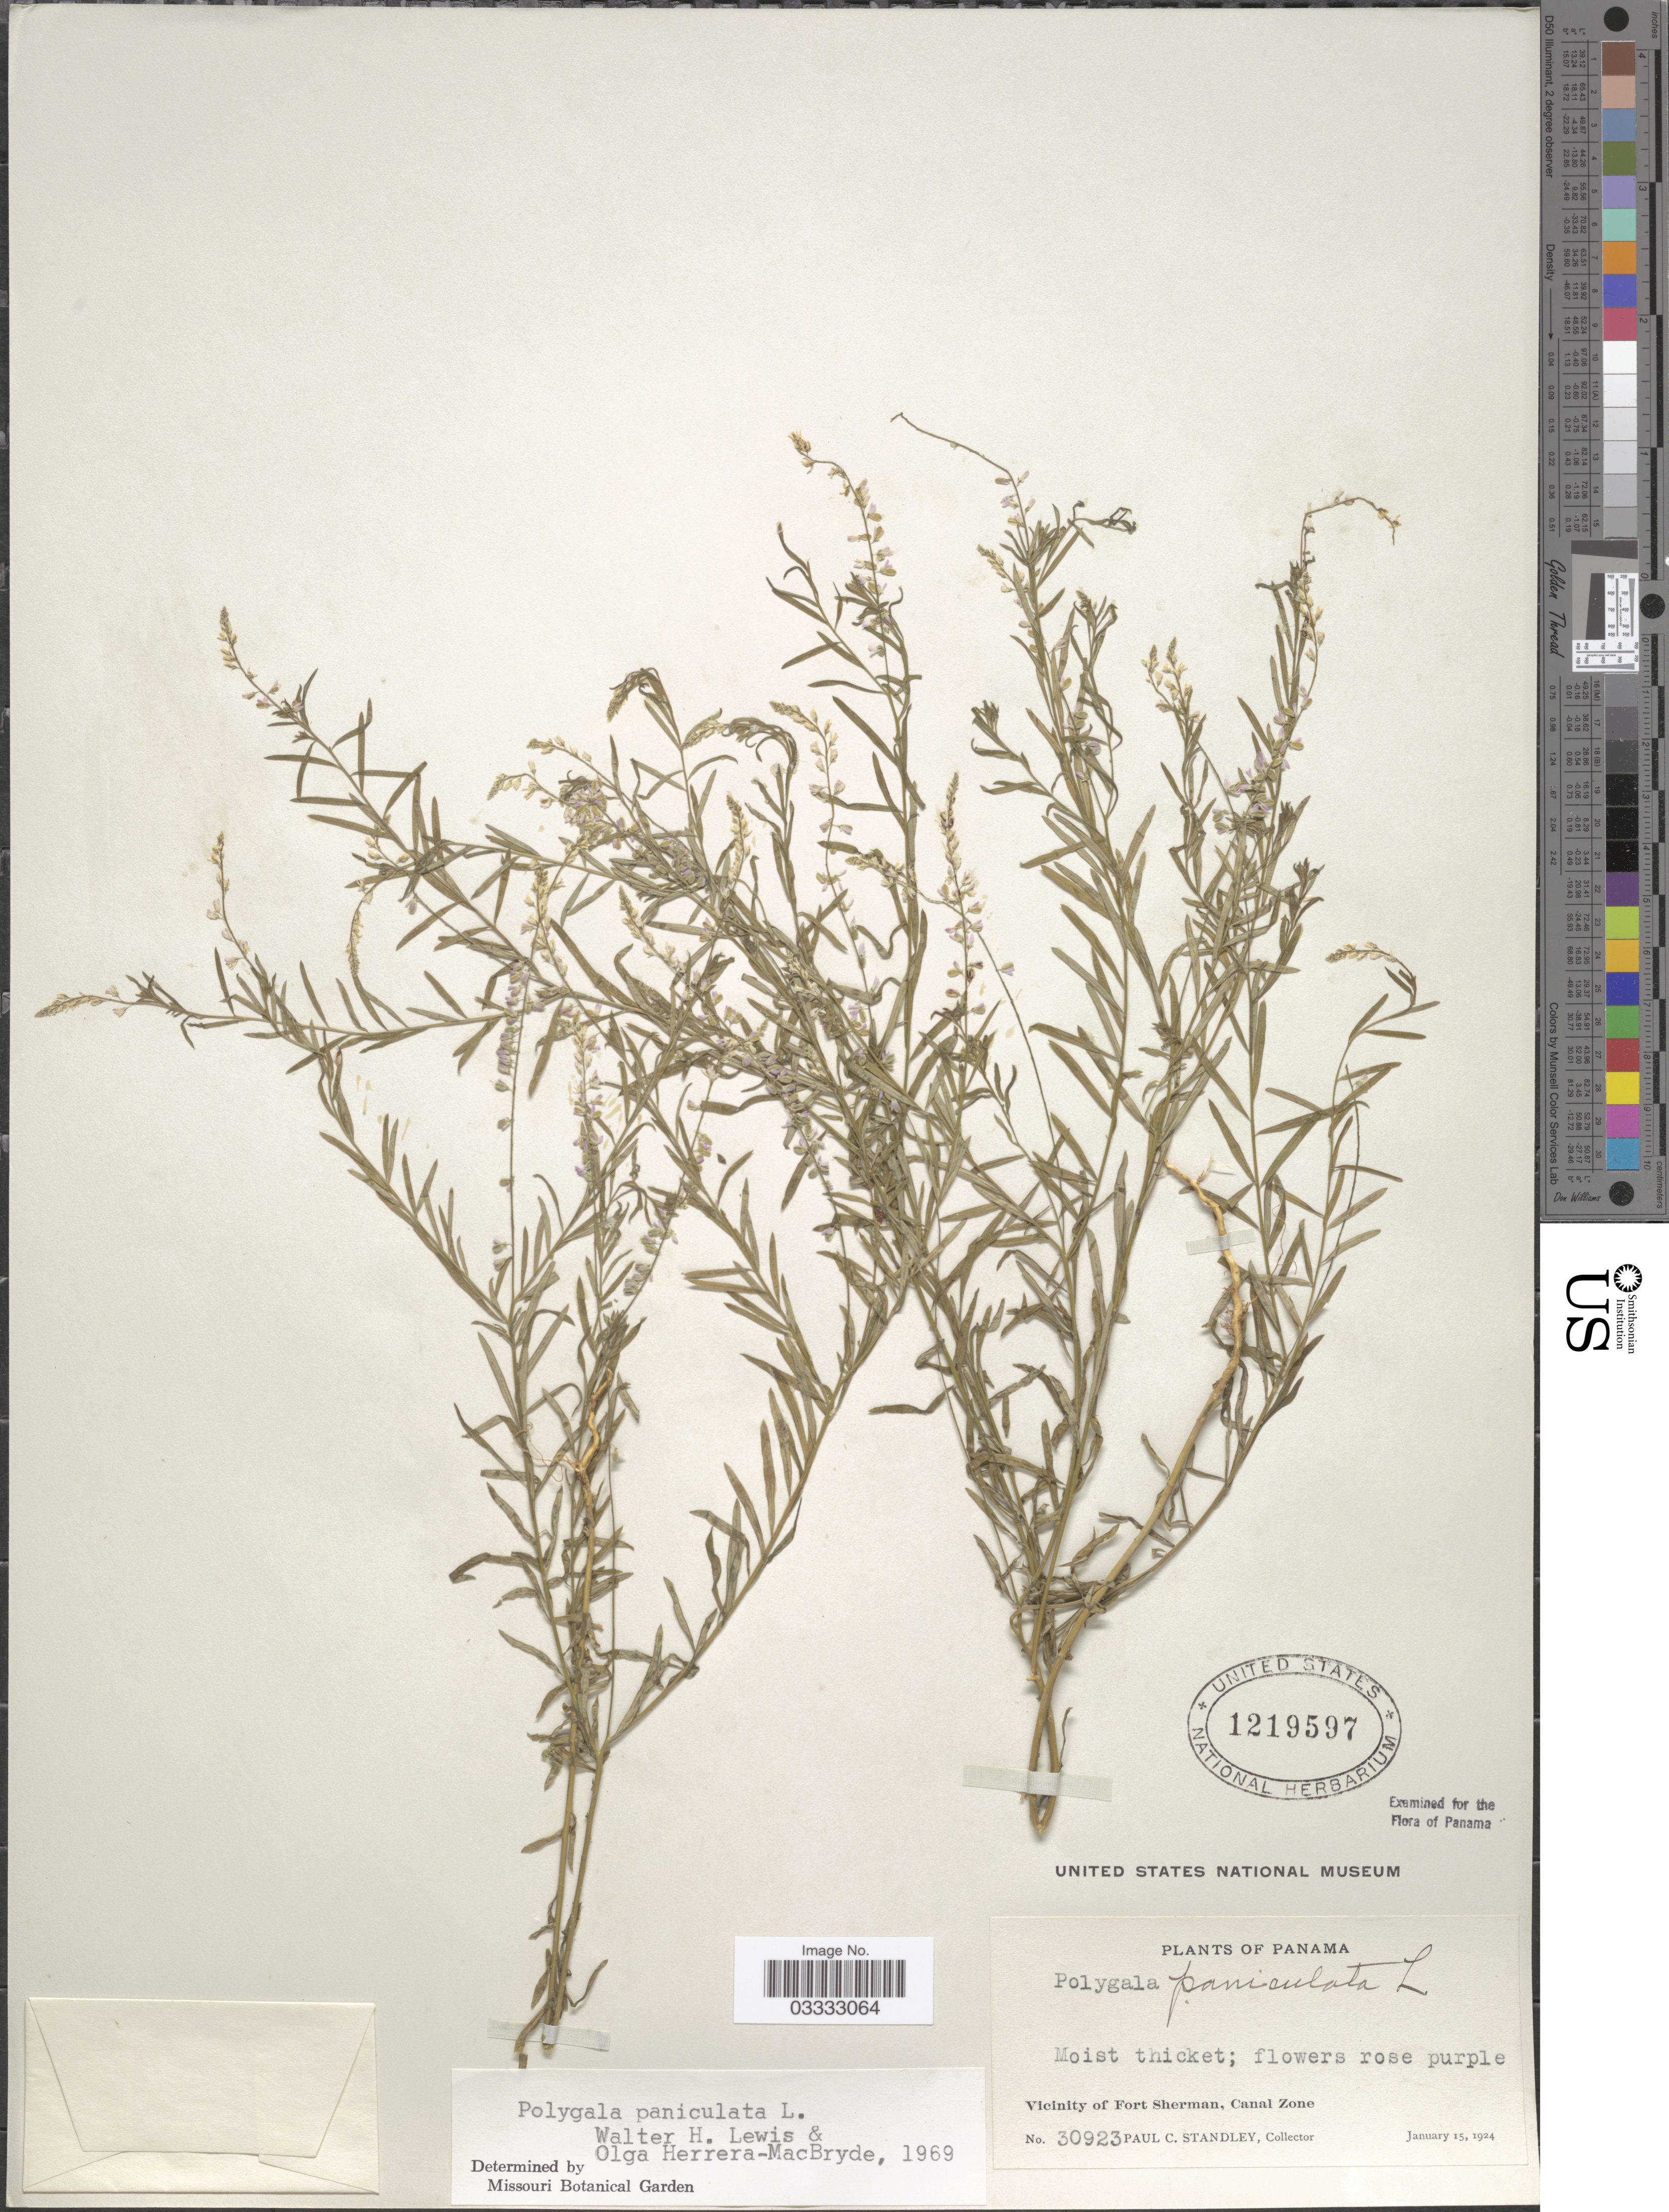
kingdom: Plantae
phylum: Tracheophyta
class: Magnoliopsida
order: Fabales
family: Polygalaceae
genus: Polygala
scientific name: Polygala paniculata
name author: L.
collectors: P. C. Standley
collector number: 30923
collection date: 1924-01-15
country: Panama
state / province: Colón / Panamá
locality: Vicinity of Fort Sherman, Canal Zone.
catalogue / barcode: US 1219597